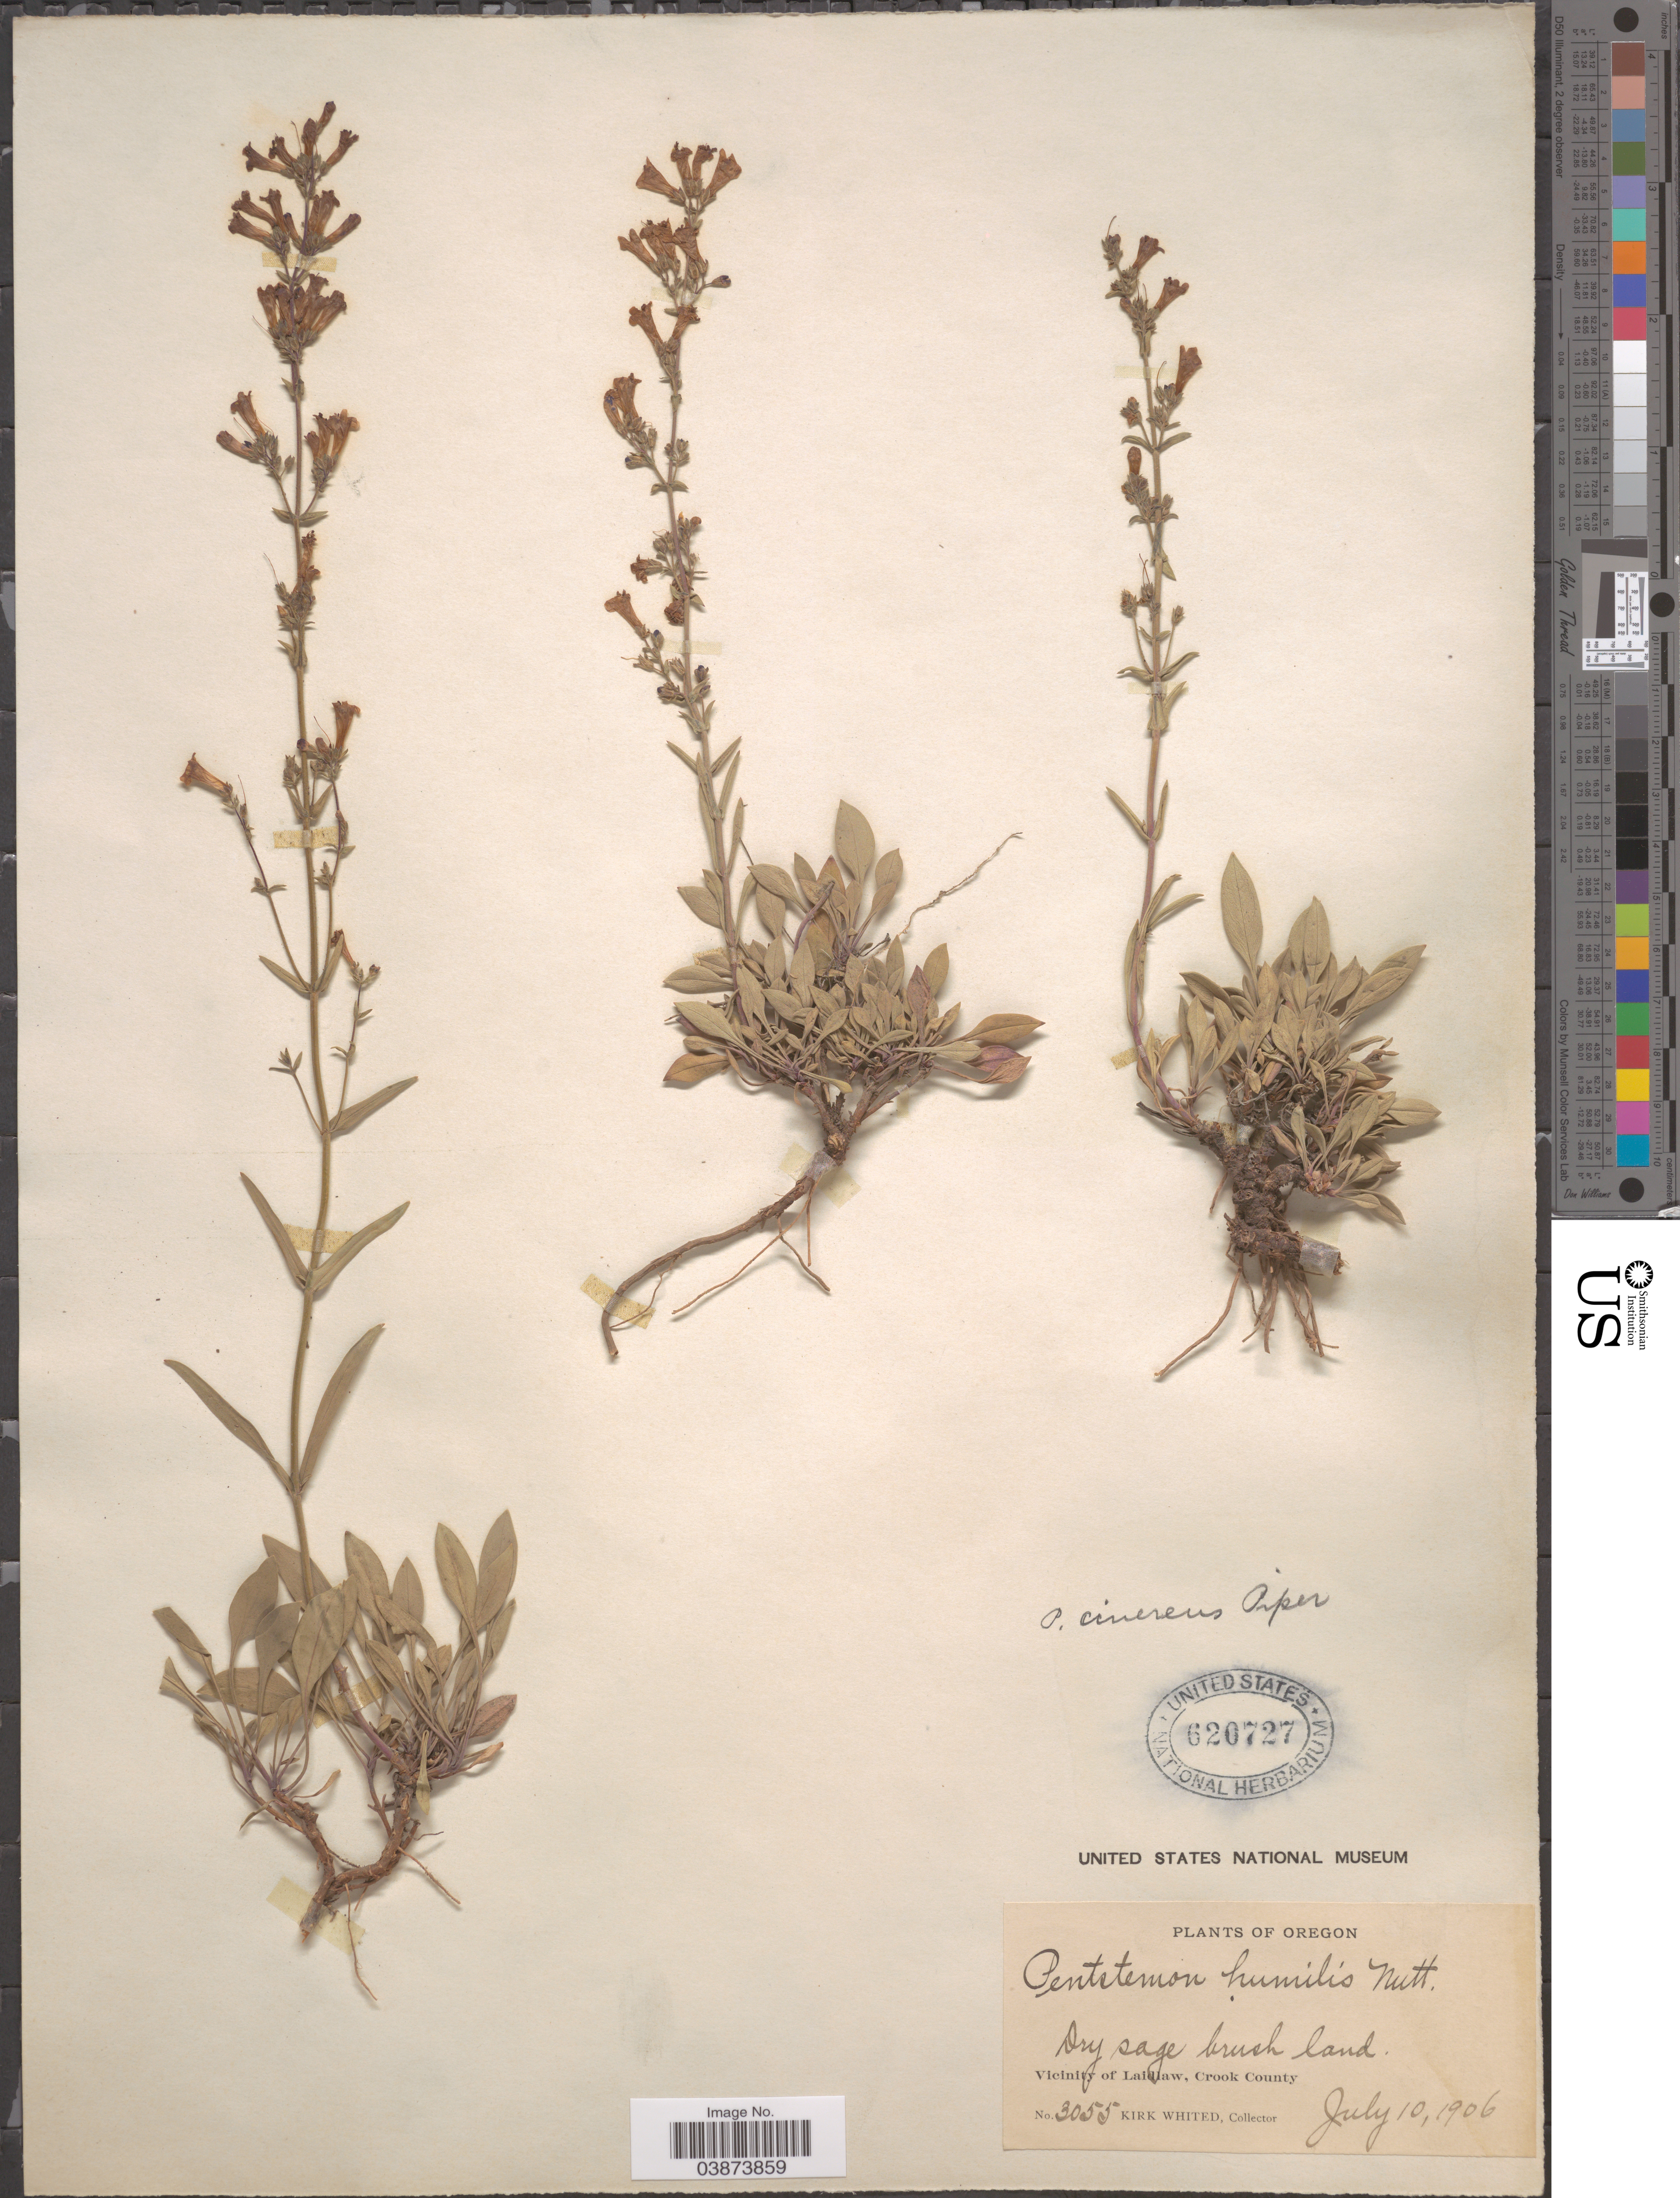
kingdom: Plantae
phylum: Tracheophyta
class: Magnoliopsida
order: Lamiales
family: Plantaginaceae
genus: Penstemon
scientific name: Penstemon cinereus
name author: Piper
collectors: K. Whited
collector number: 3055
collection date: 1906-07-10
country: United States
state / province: Oregon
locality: Vicinity of Laidlaw, Crook County.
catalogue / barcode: US 620727